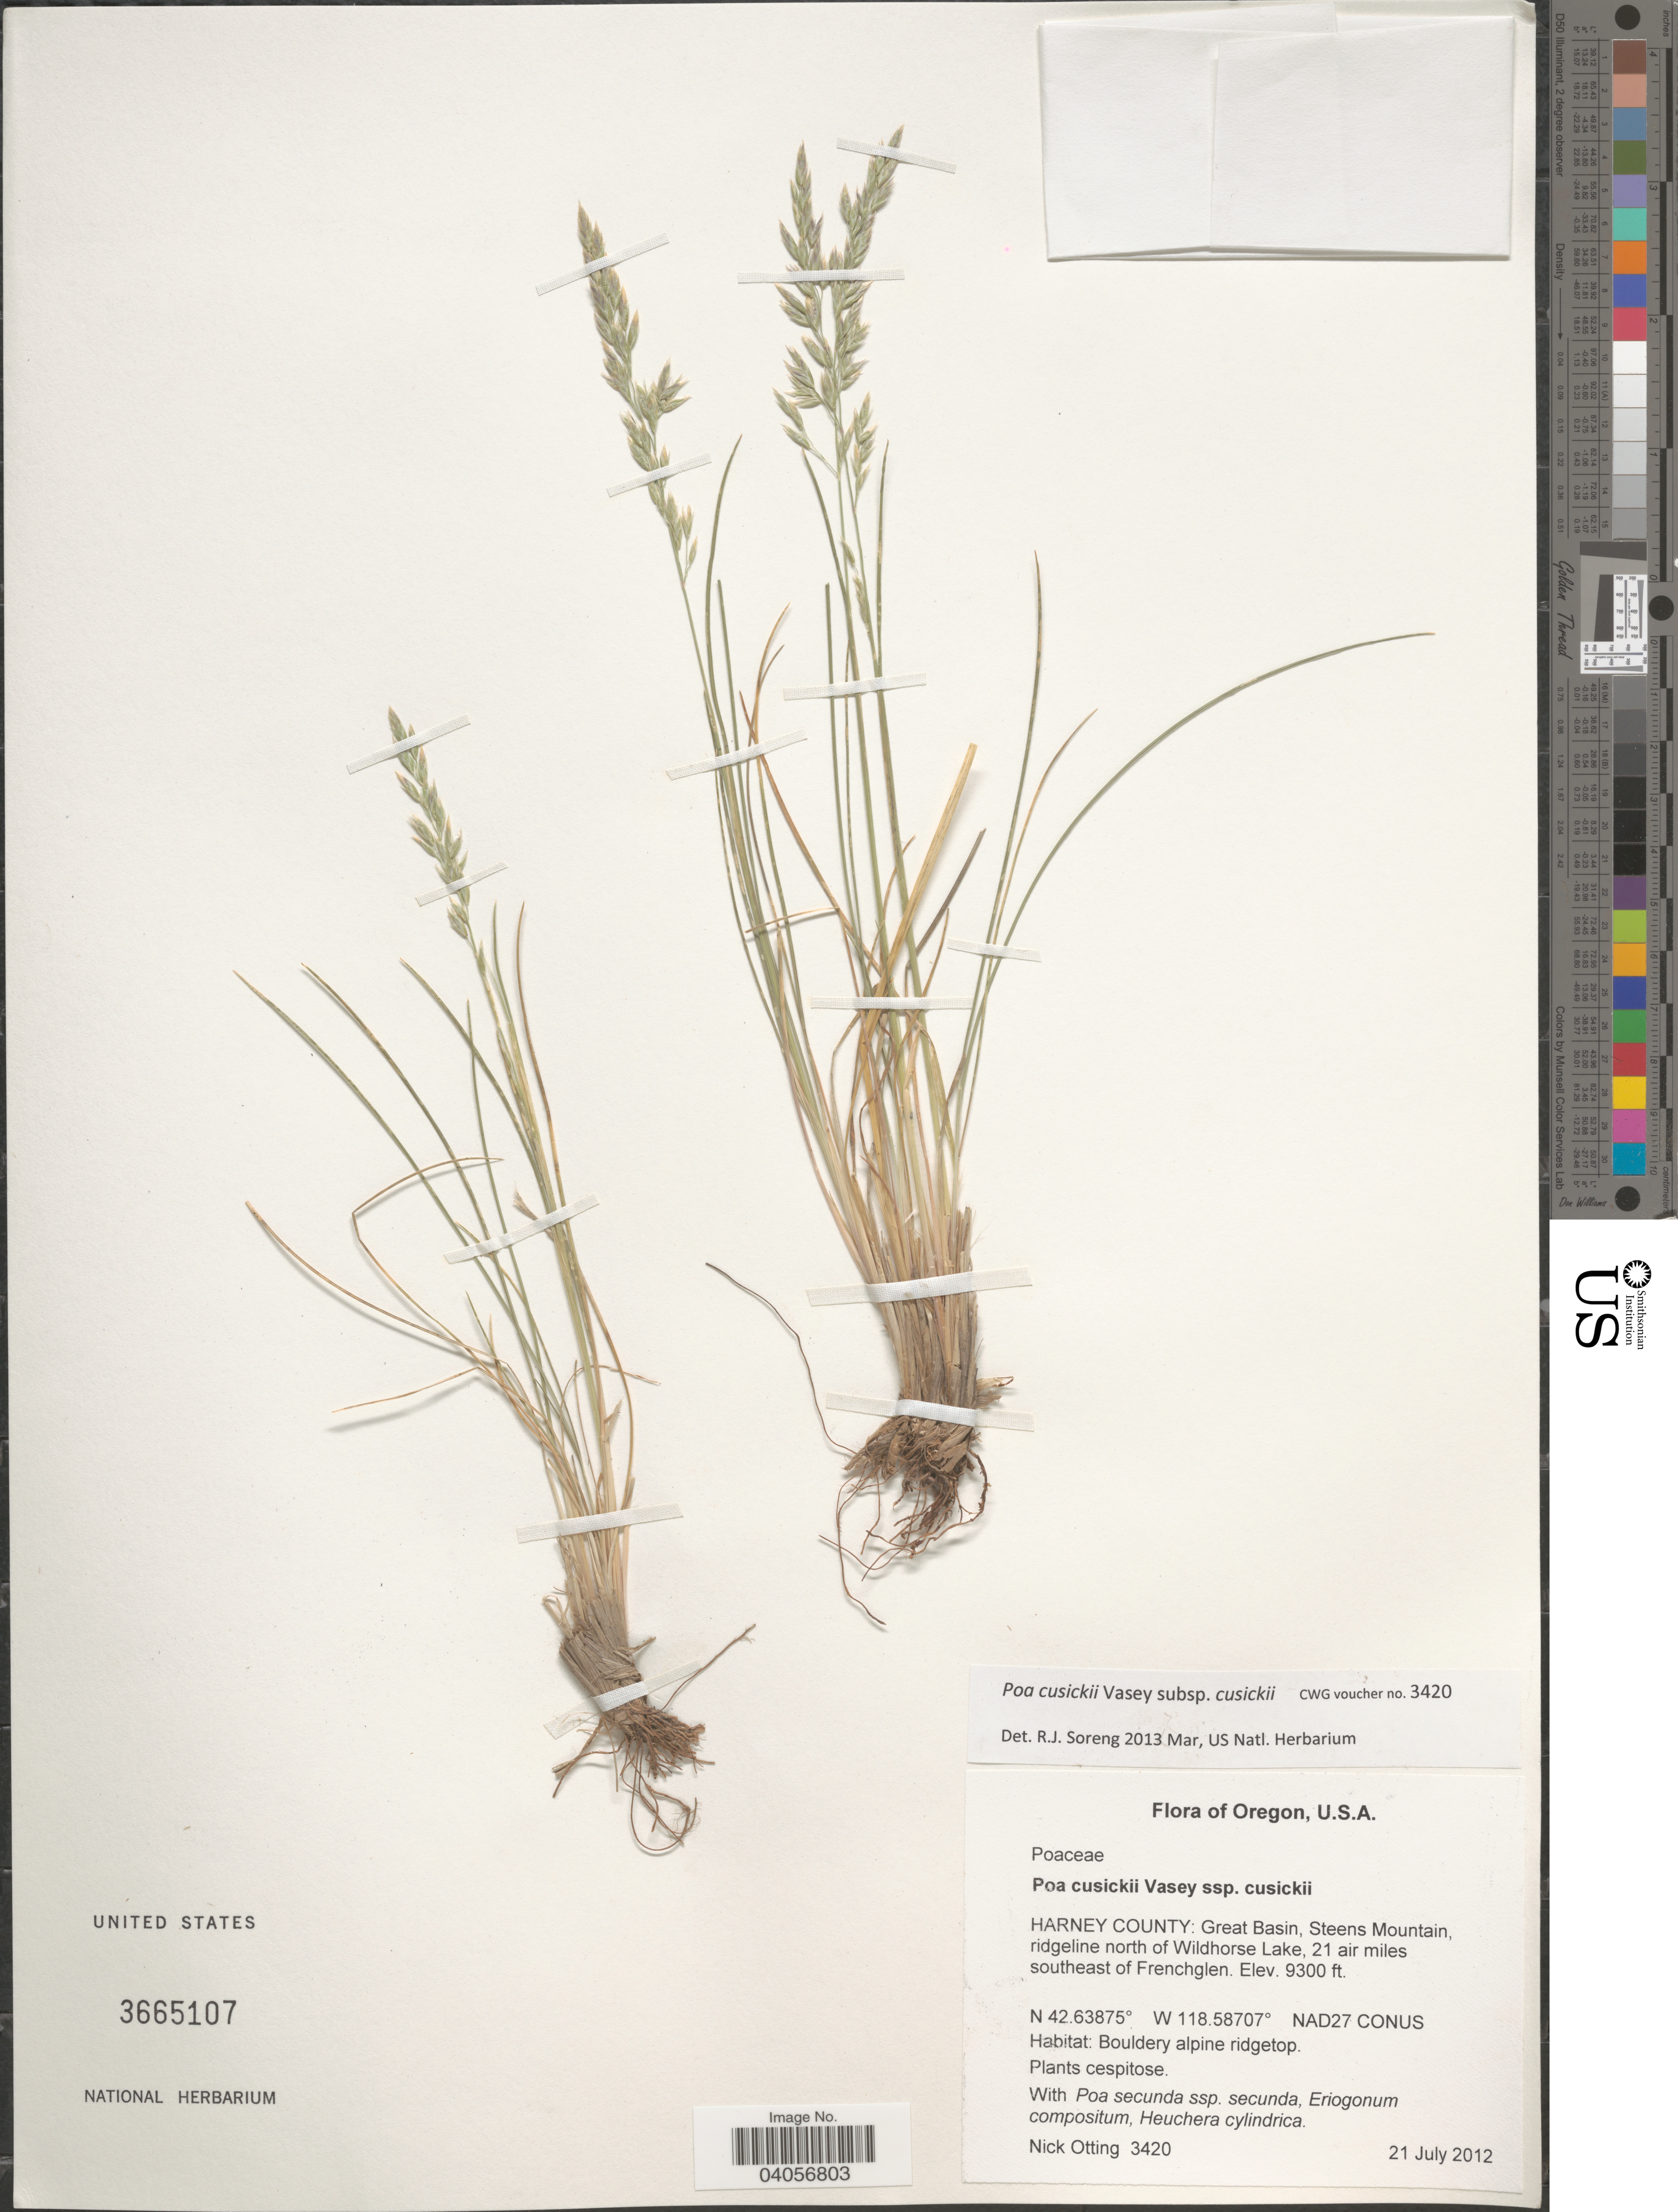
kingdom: Plantae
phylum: Tracheophyta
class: Liliopsida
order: Poales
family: Poaceae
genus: Poa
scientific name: Poa cusickii subsp. cusickii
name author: Vasey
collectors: N. Otting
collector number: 3420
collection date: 2012-07-21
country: United States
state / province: Oregon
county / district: Harney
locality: Harney County: Great Basin, Steens Mountain, ridgeline north of Wildhorse Lake, 21 air miles southeast of Frenchglen.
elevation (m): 2835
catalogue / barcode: US 3665107